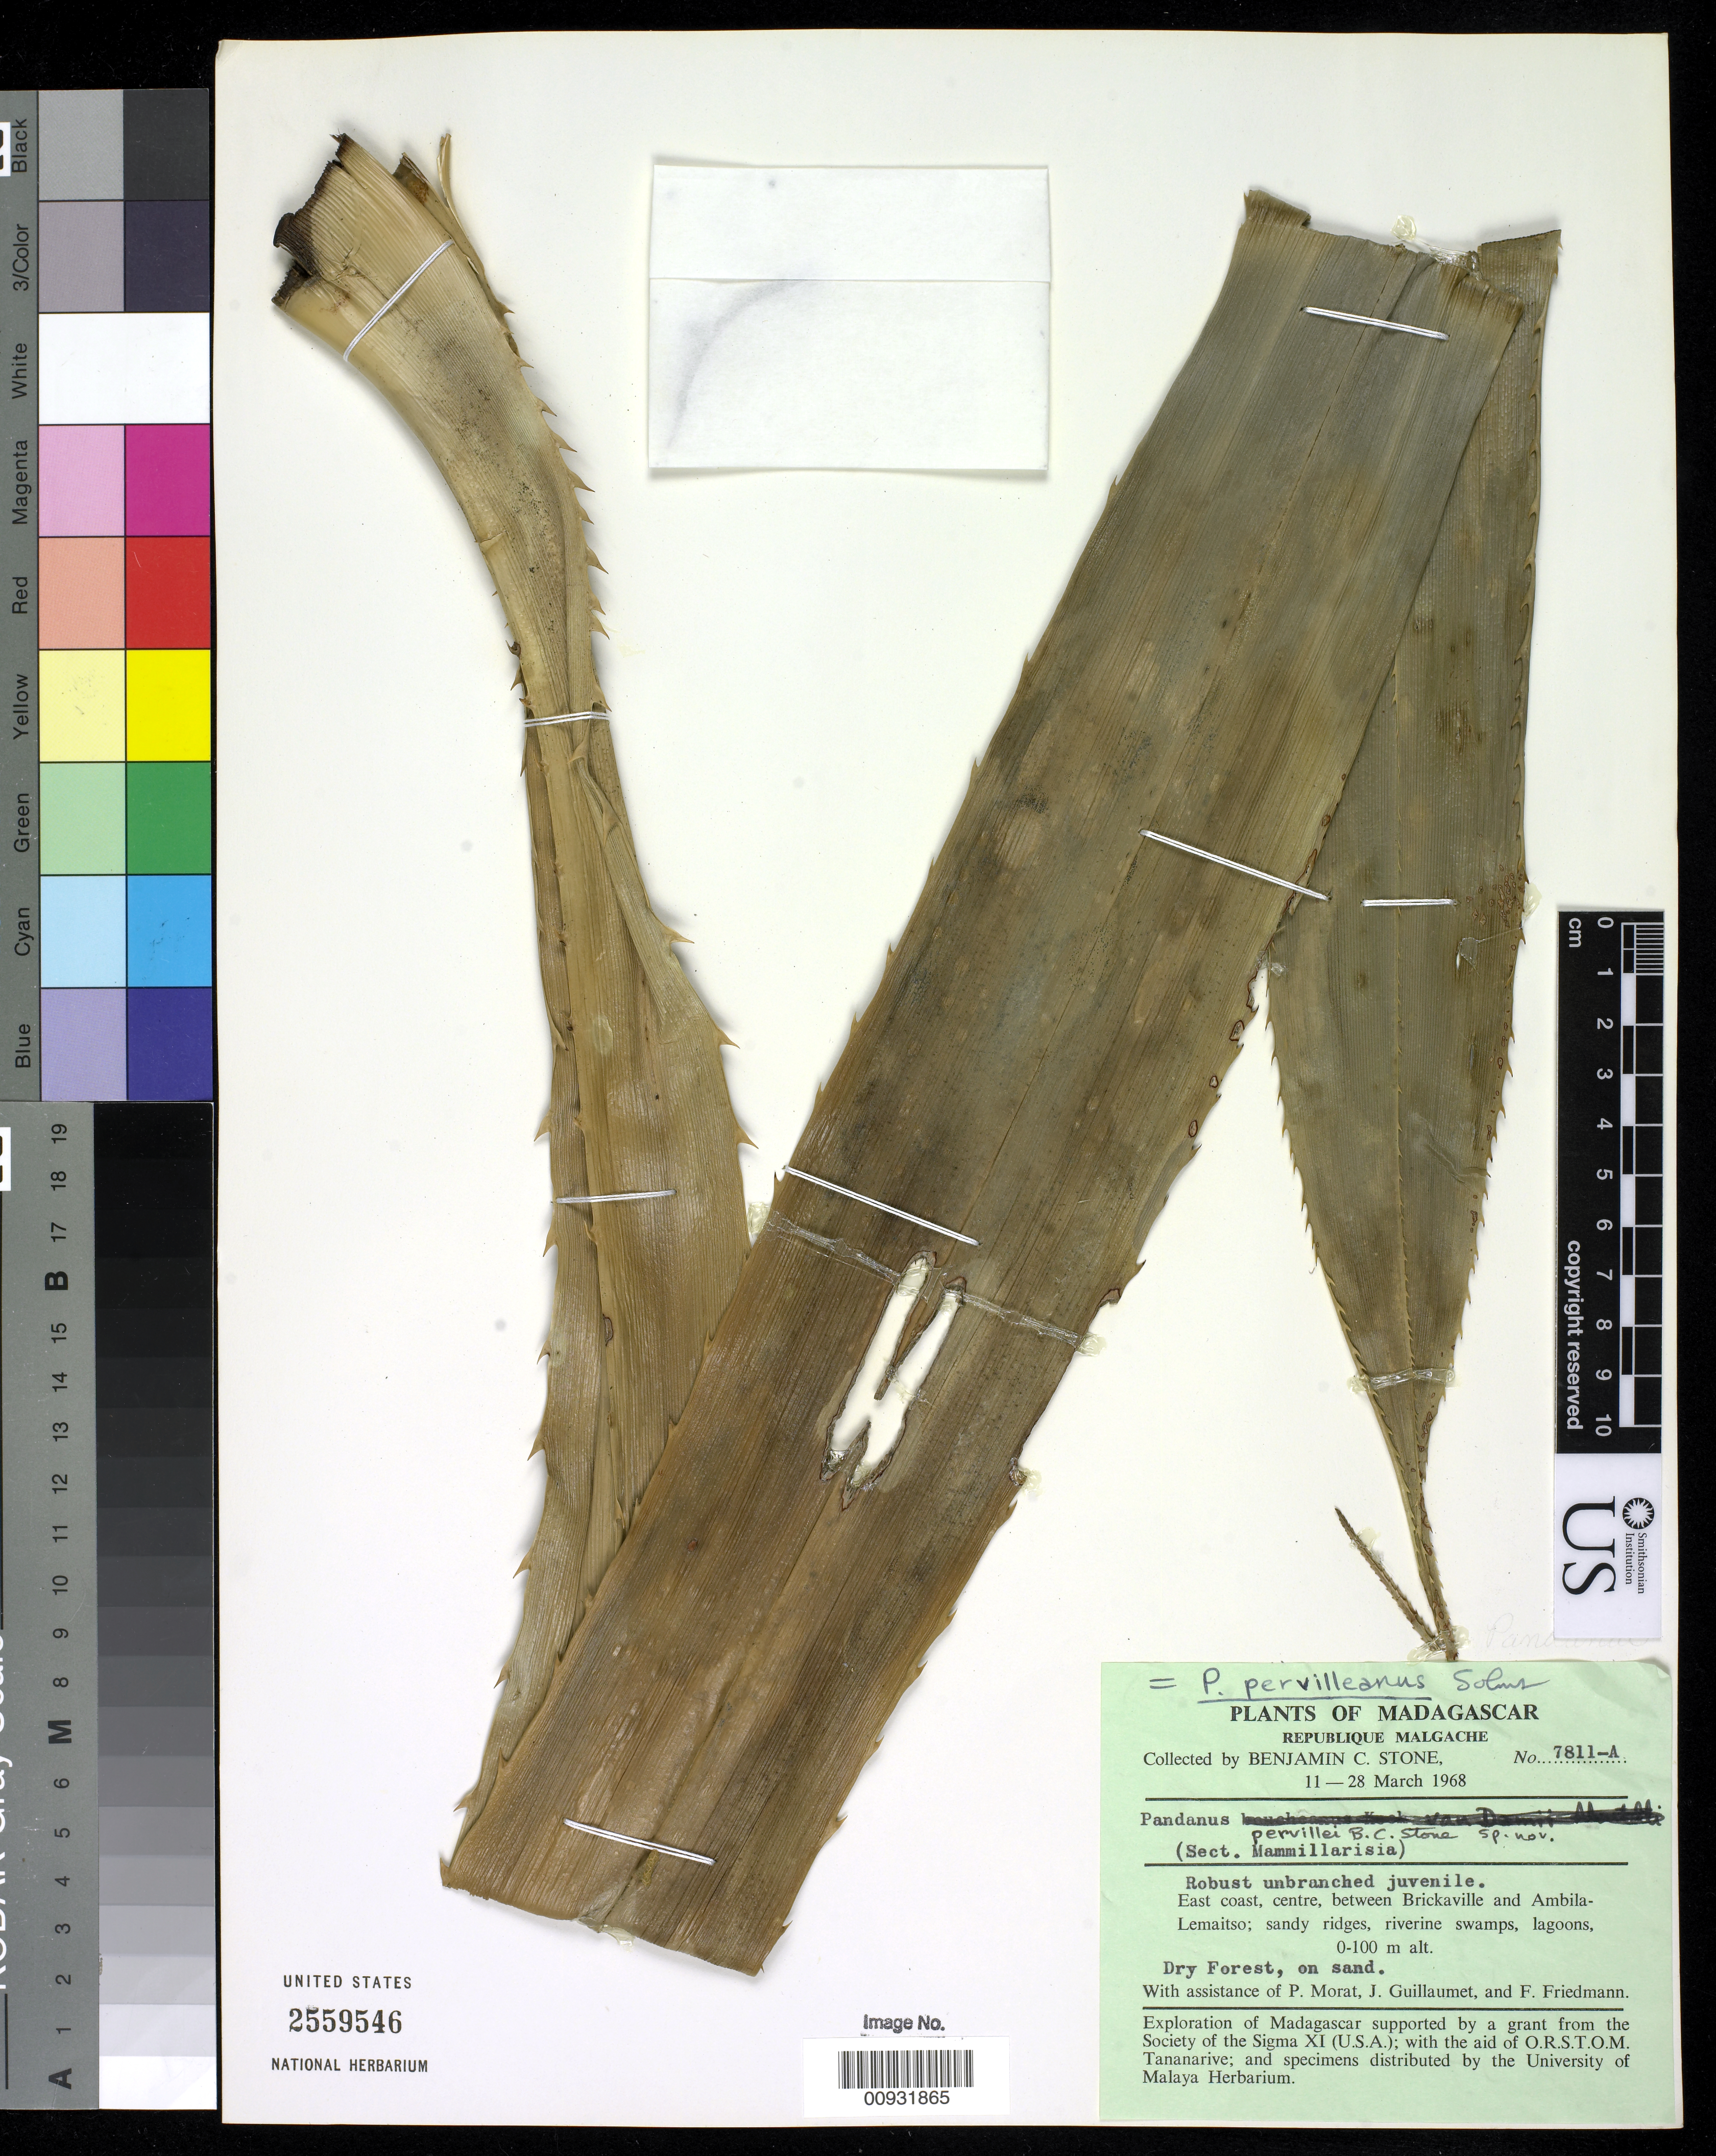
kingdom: Plantae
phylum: Tracheophyta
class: Liliopsida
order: Pandanales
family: Pandanaceae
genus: Pandanus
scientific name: Pandanus pervilleanus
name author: Solms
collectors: B. C. Stone, P. Morat, J. Guillaumet & E. Friedmann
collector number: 7811 A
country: Madagascar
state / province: Atsinanana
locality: E coast, Centre, between Brickaville and Ambila-Lemaitso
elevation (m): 0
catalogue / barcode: US 2559546